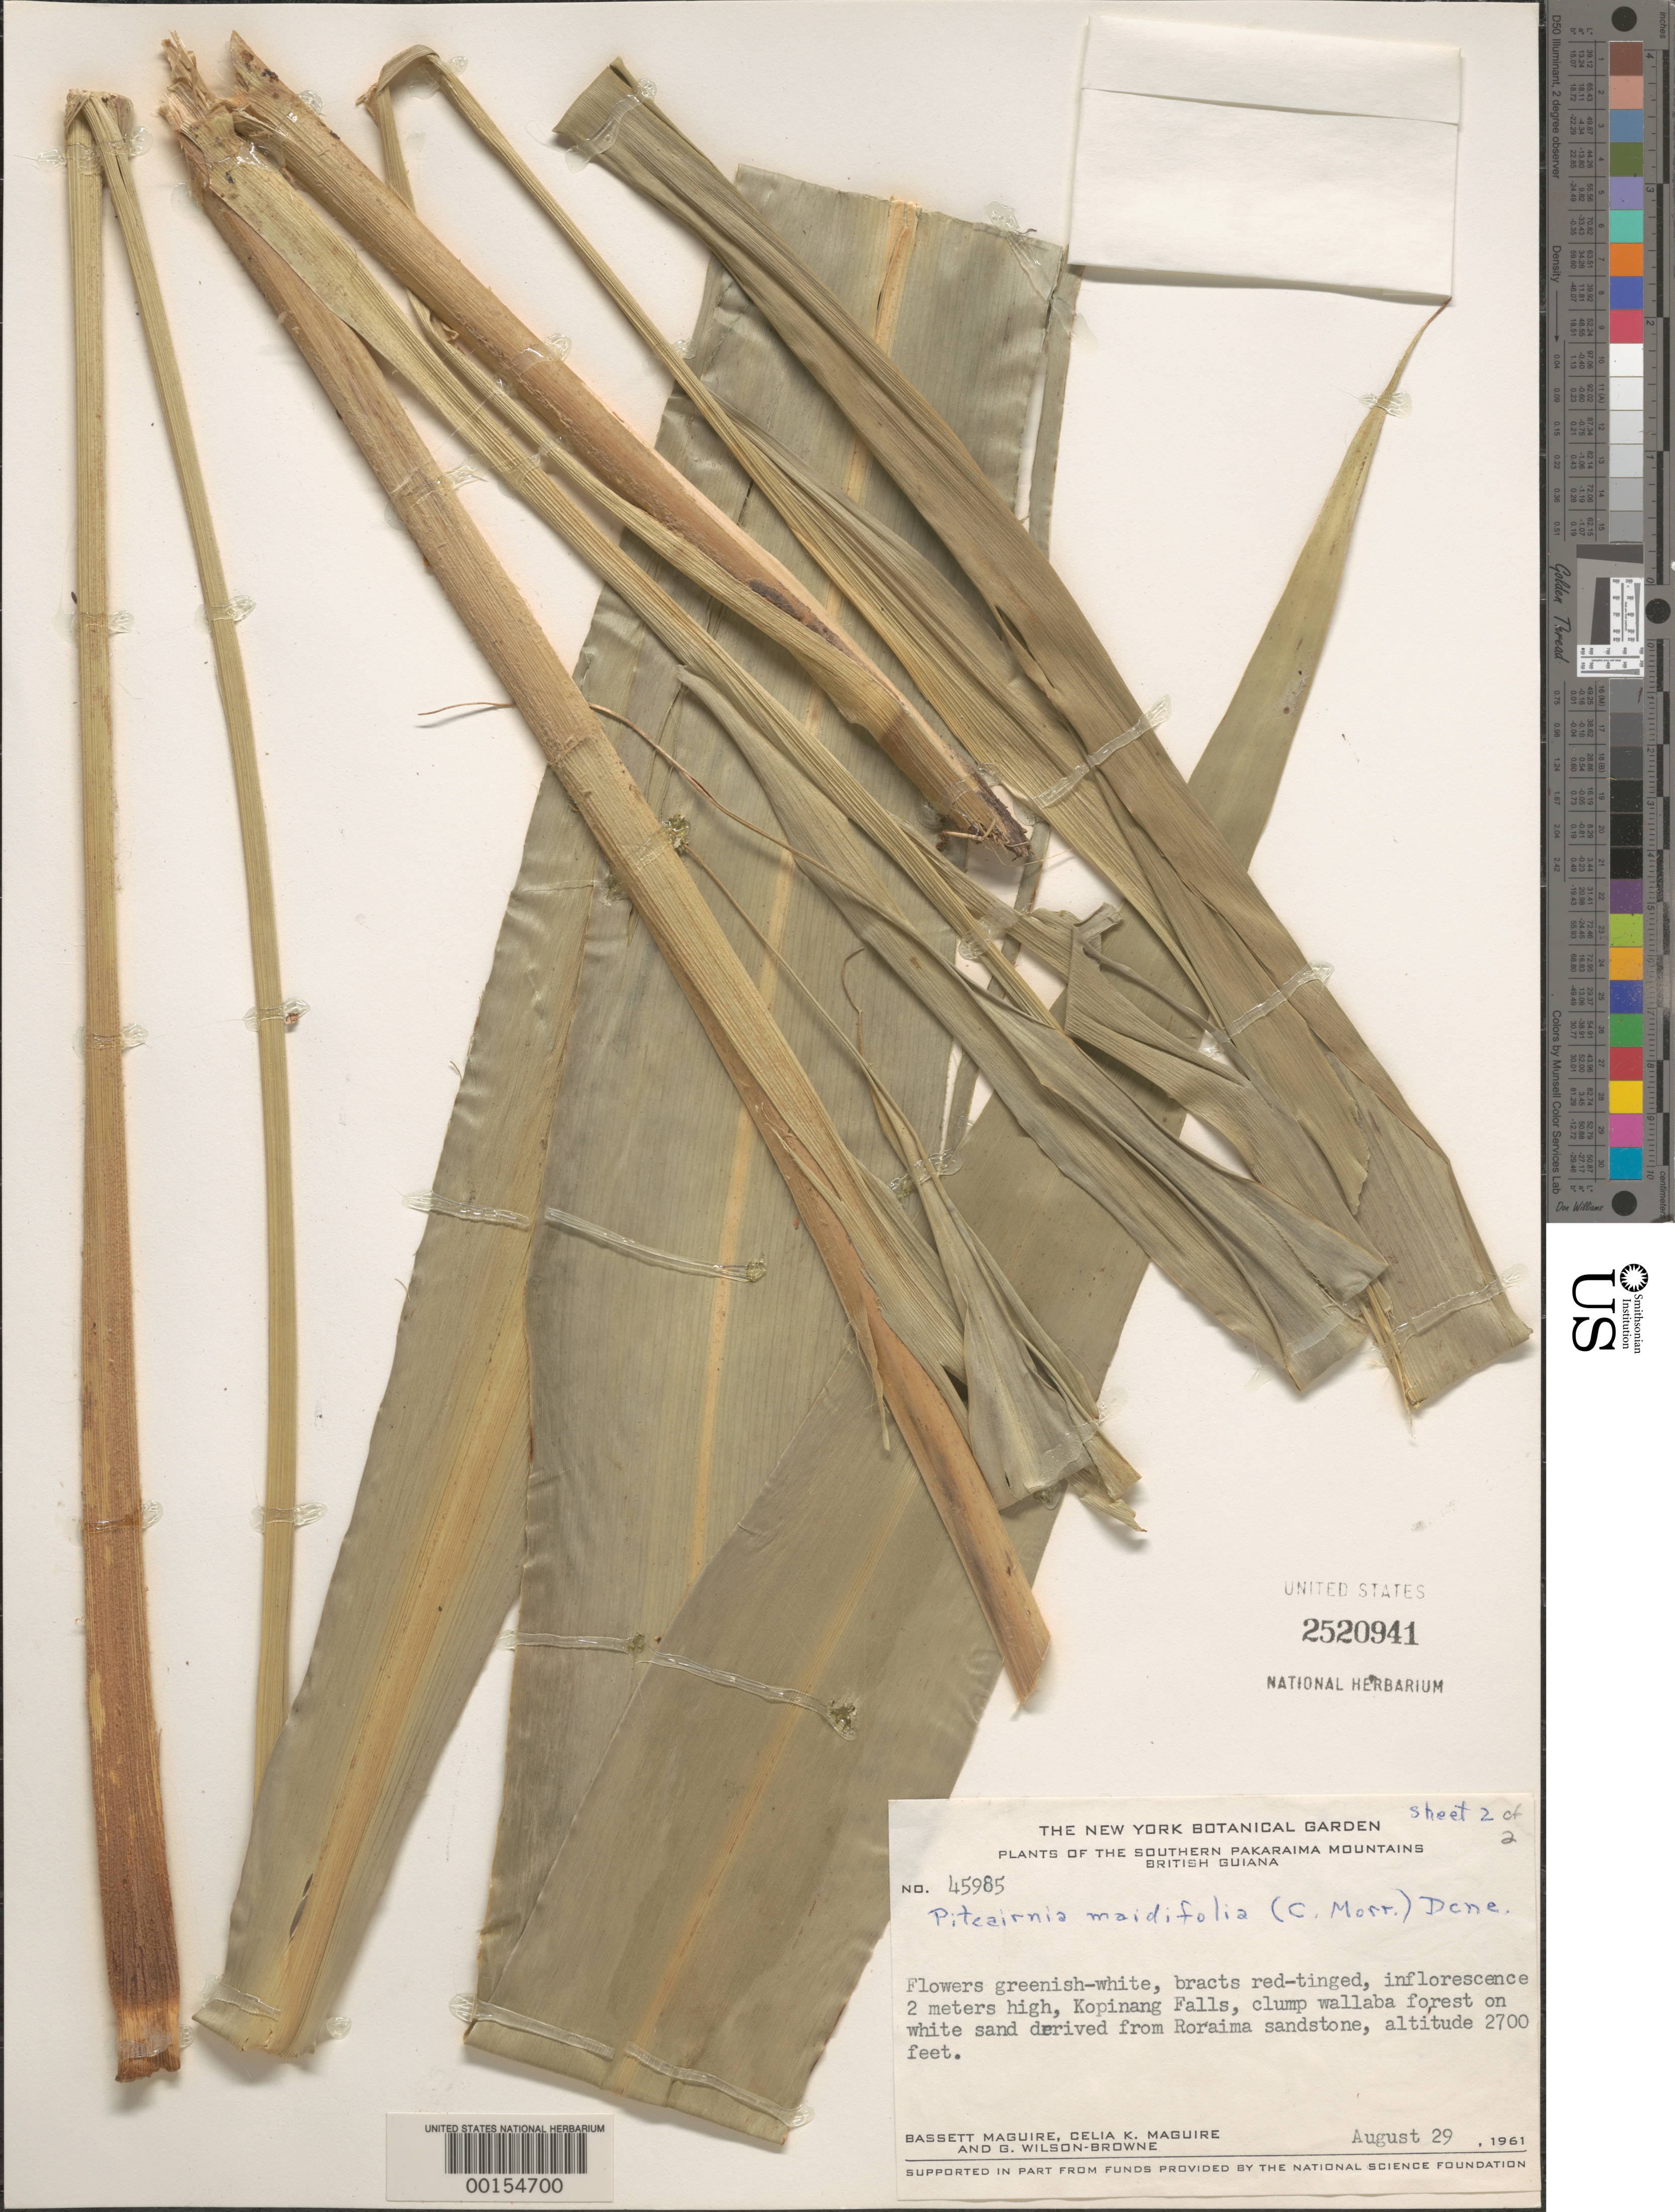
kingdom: Plantae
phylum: Tracheophyta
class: Liliopsida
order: Poales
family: Bromeliaceae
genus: Pitcairnia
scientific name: Pitcairnia maidifolia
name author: (C. Morren) Decne. ex Planch.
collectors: B. Maguire, C. K. Maguire & G. Wilson-Browne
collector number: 45985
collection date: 1961-08-29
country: Guyana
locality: Southern Pakaraima Mountains. British Guiana. Kopinang Falls, clump wallaba forest on white sand derived from Roraima sandstone.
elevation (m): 823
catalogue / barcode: US 2520941